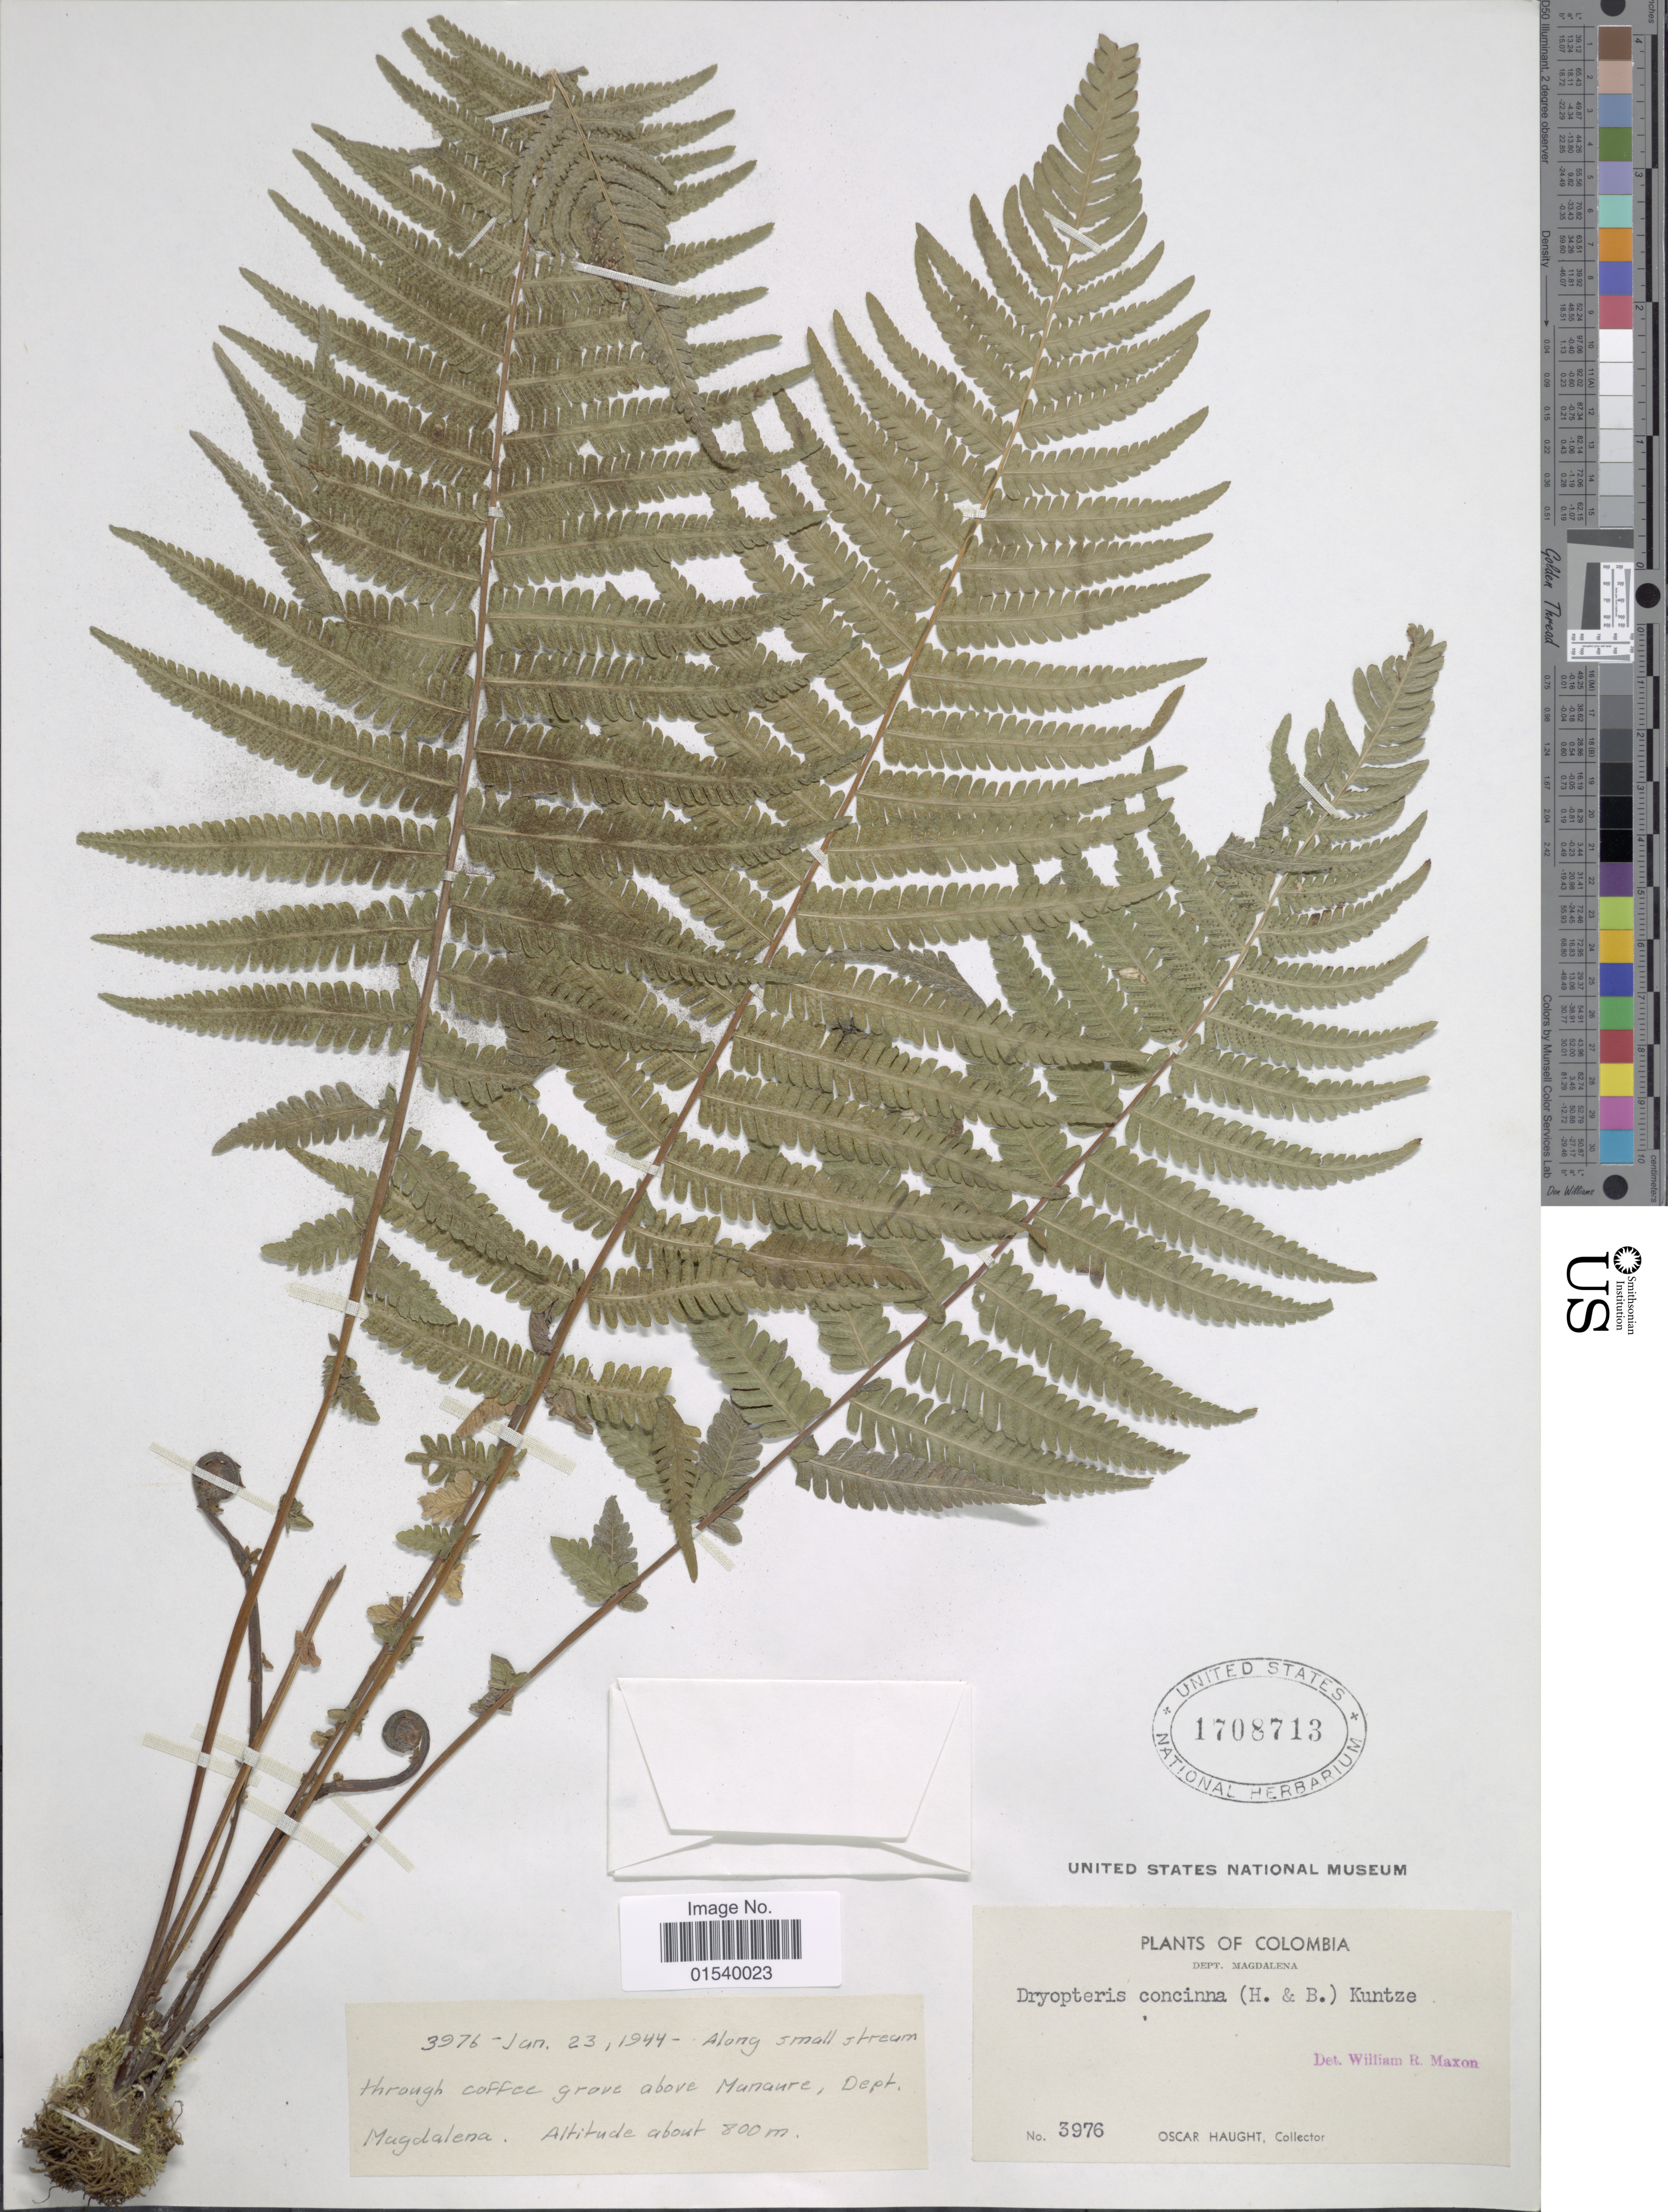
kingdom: Plantae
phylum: Tracheophyta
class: Polypodiopsida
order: Polypodiales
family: Thelypteridaceae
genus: Amauropelta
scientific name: Amauropelta concinna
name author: (Willd.) Pic. Serm.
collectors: O. L. Haught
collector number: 3976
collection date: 1944-06-23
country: Colombia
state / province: Magdalena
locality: Dept. Magdalena. Along stream through coffee grove above Manaure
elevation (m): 800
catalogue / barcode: US 1708713